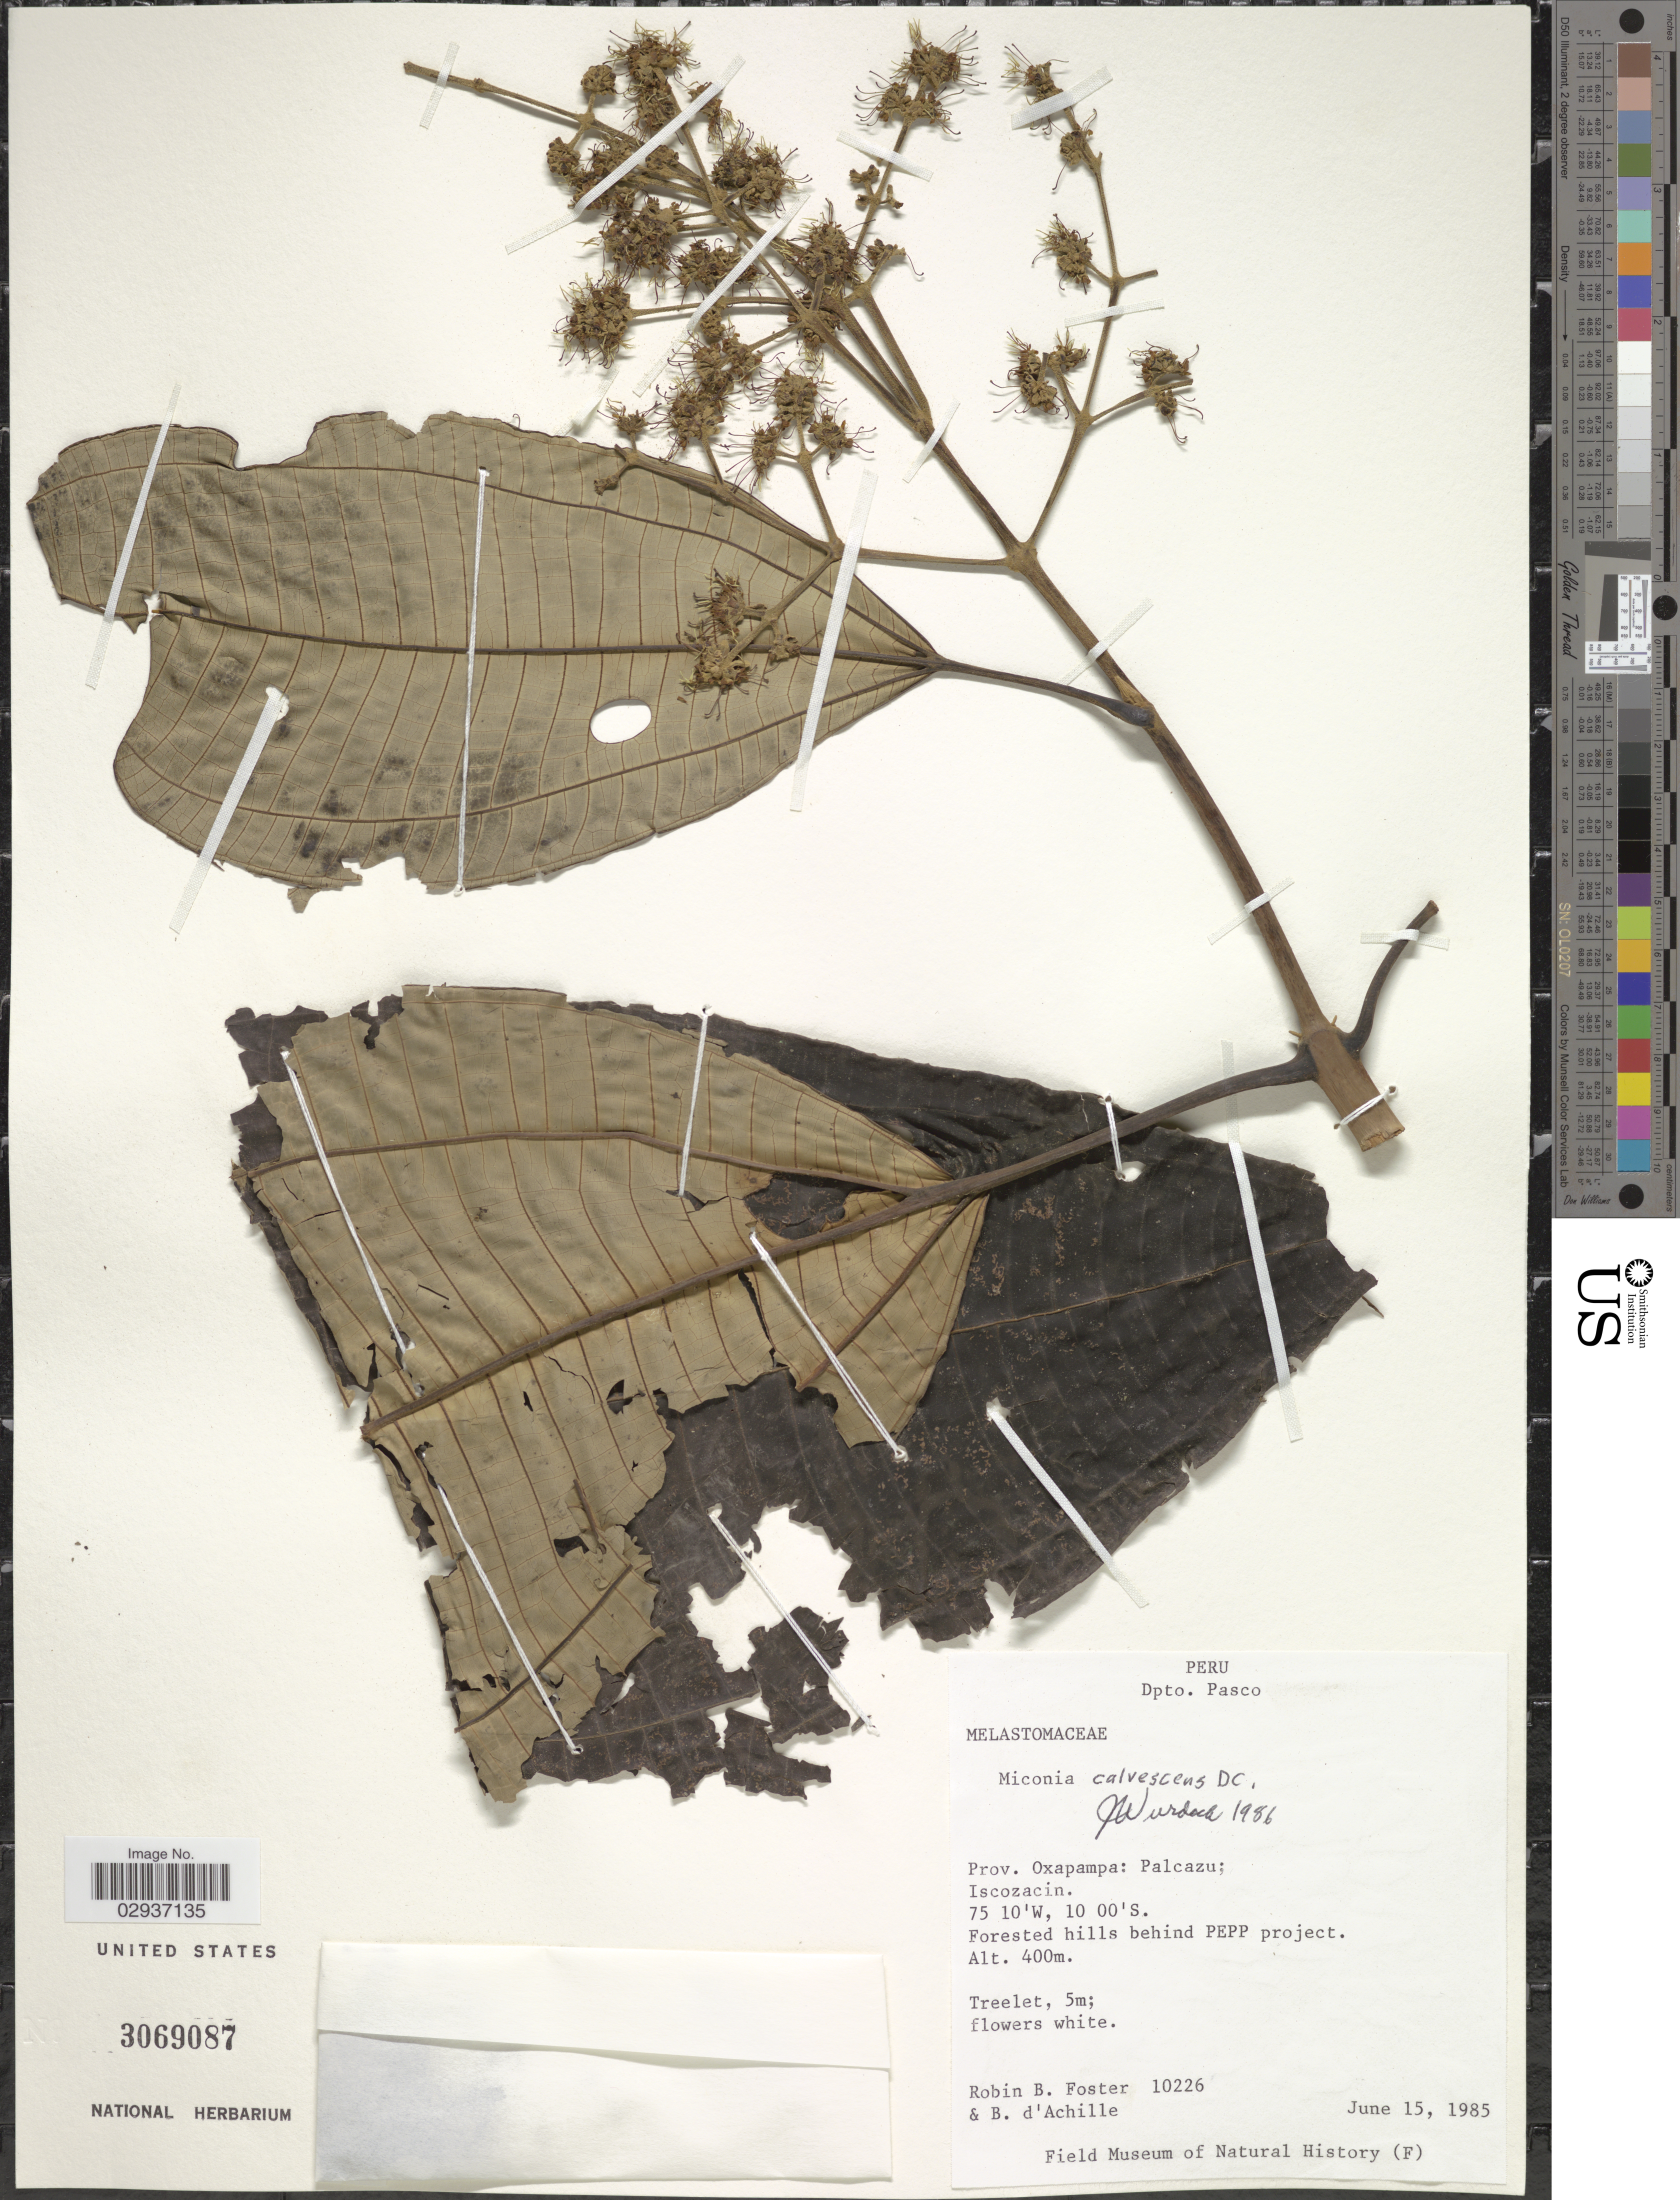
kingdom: Plantae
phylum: Tracheophyta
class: Magnoliopsida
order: Myrtales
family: Melastomataceae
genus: Miconia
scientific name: Miconia calvescens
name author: DC.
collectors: R. B. Foster & B. d'Achille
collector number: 10226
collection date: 1985-06-15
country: Peru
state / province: Pasco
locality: Dpto. Pasco. Prov. Oxapampa: Palcazu; Iscozacin. Forested hills behind Pepp project.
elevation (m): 400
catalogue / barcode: US 3069087